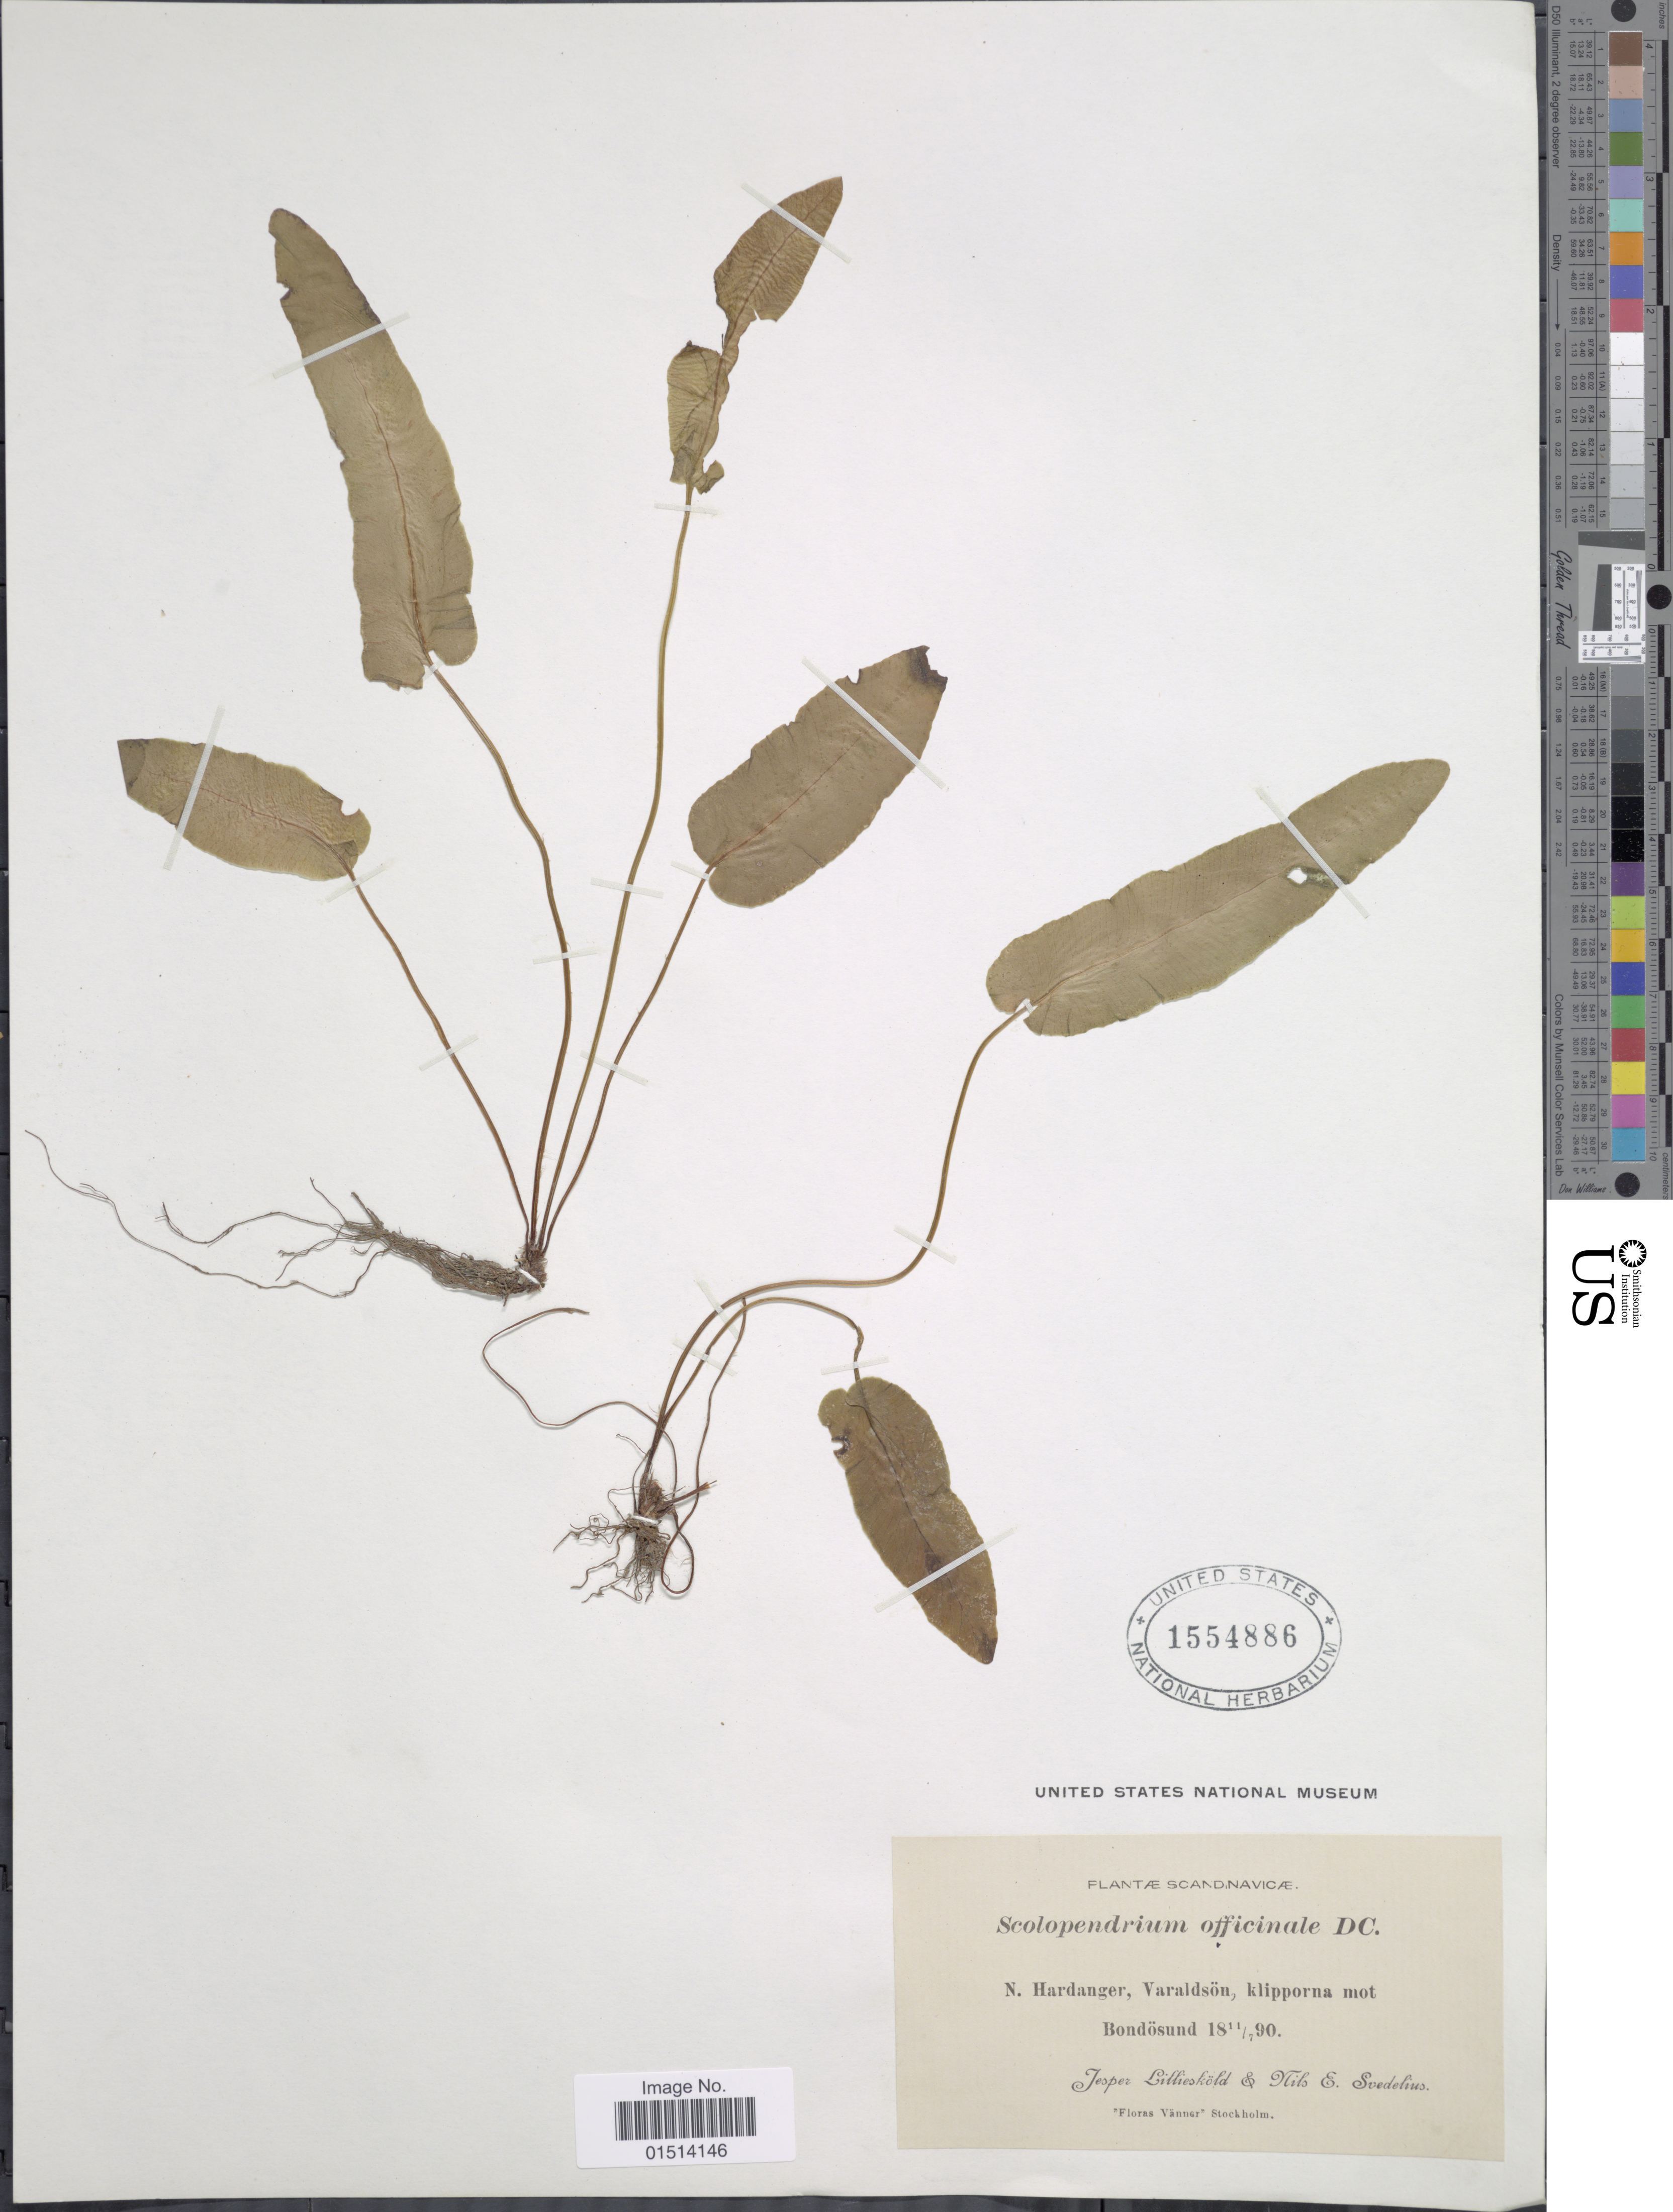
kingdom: Plantae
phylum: Tracheophyta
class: Polypodiopsida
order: Polypodiales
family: Aspleniaceae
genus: Asplenium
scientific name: Asplenium scolopendrium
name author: Sm.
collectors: J. Lillieskold & N. Svedelius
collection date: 1890-07-11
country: Sweden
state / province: Stockholm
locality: Scandinavicae, N. Hardanger, Varaldson, klipporna mot Bondosund, "Vanner" Stockholm. [interpreted]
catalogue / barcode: US 1554886